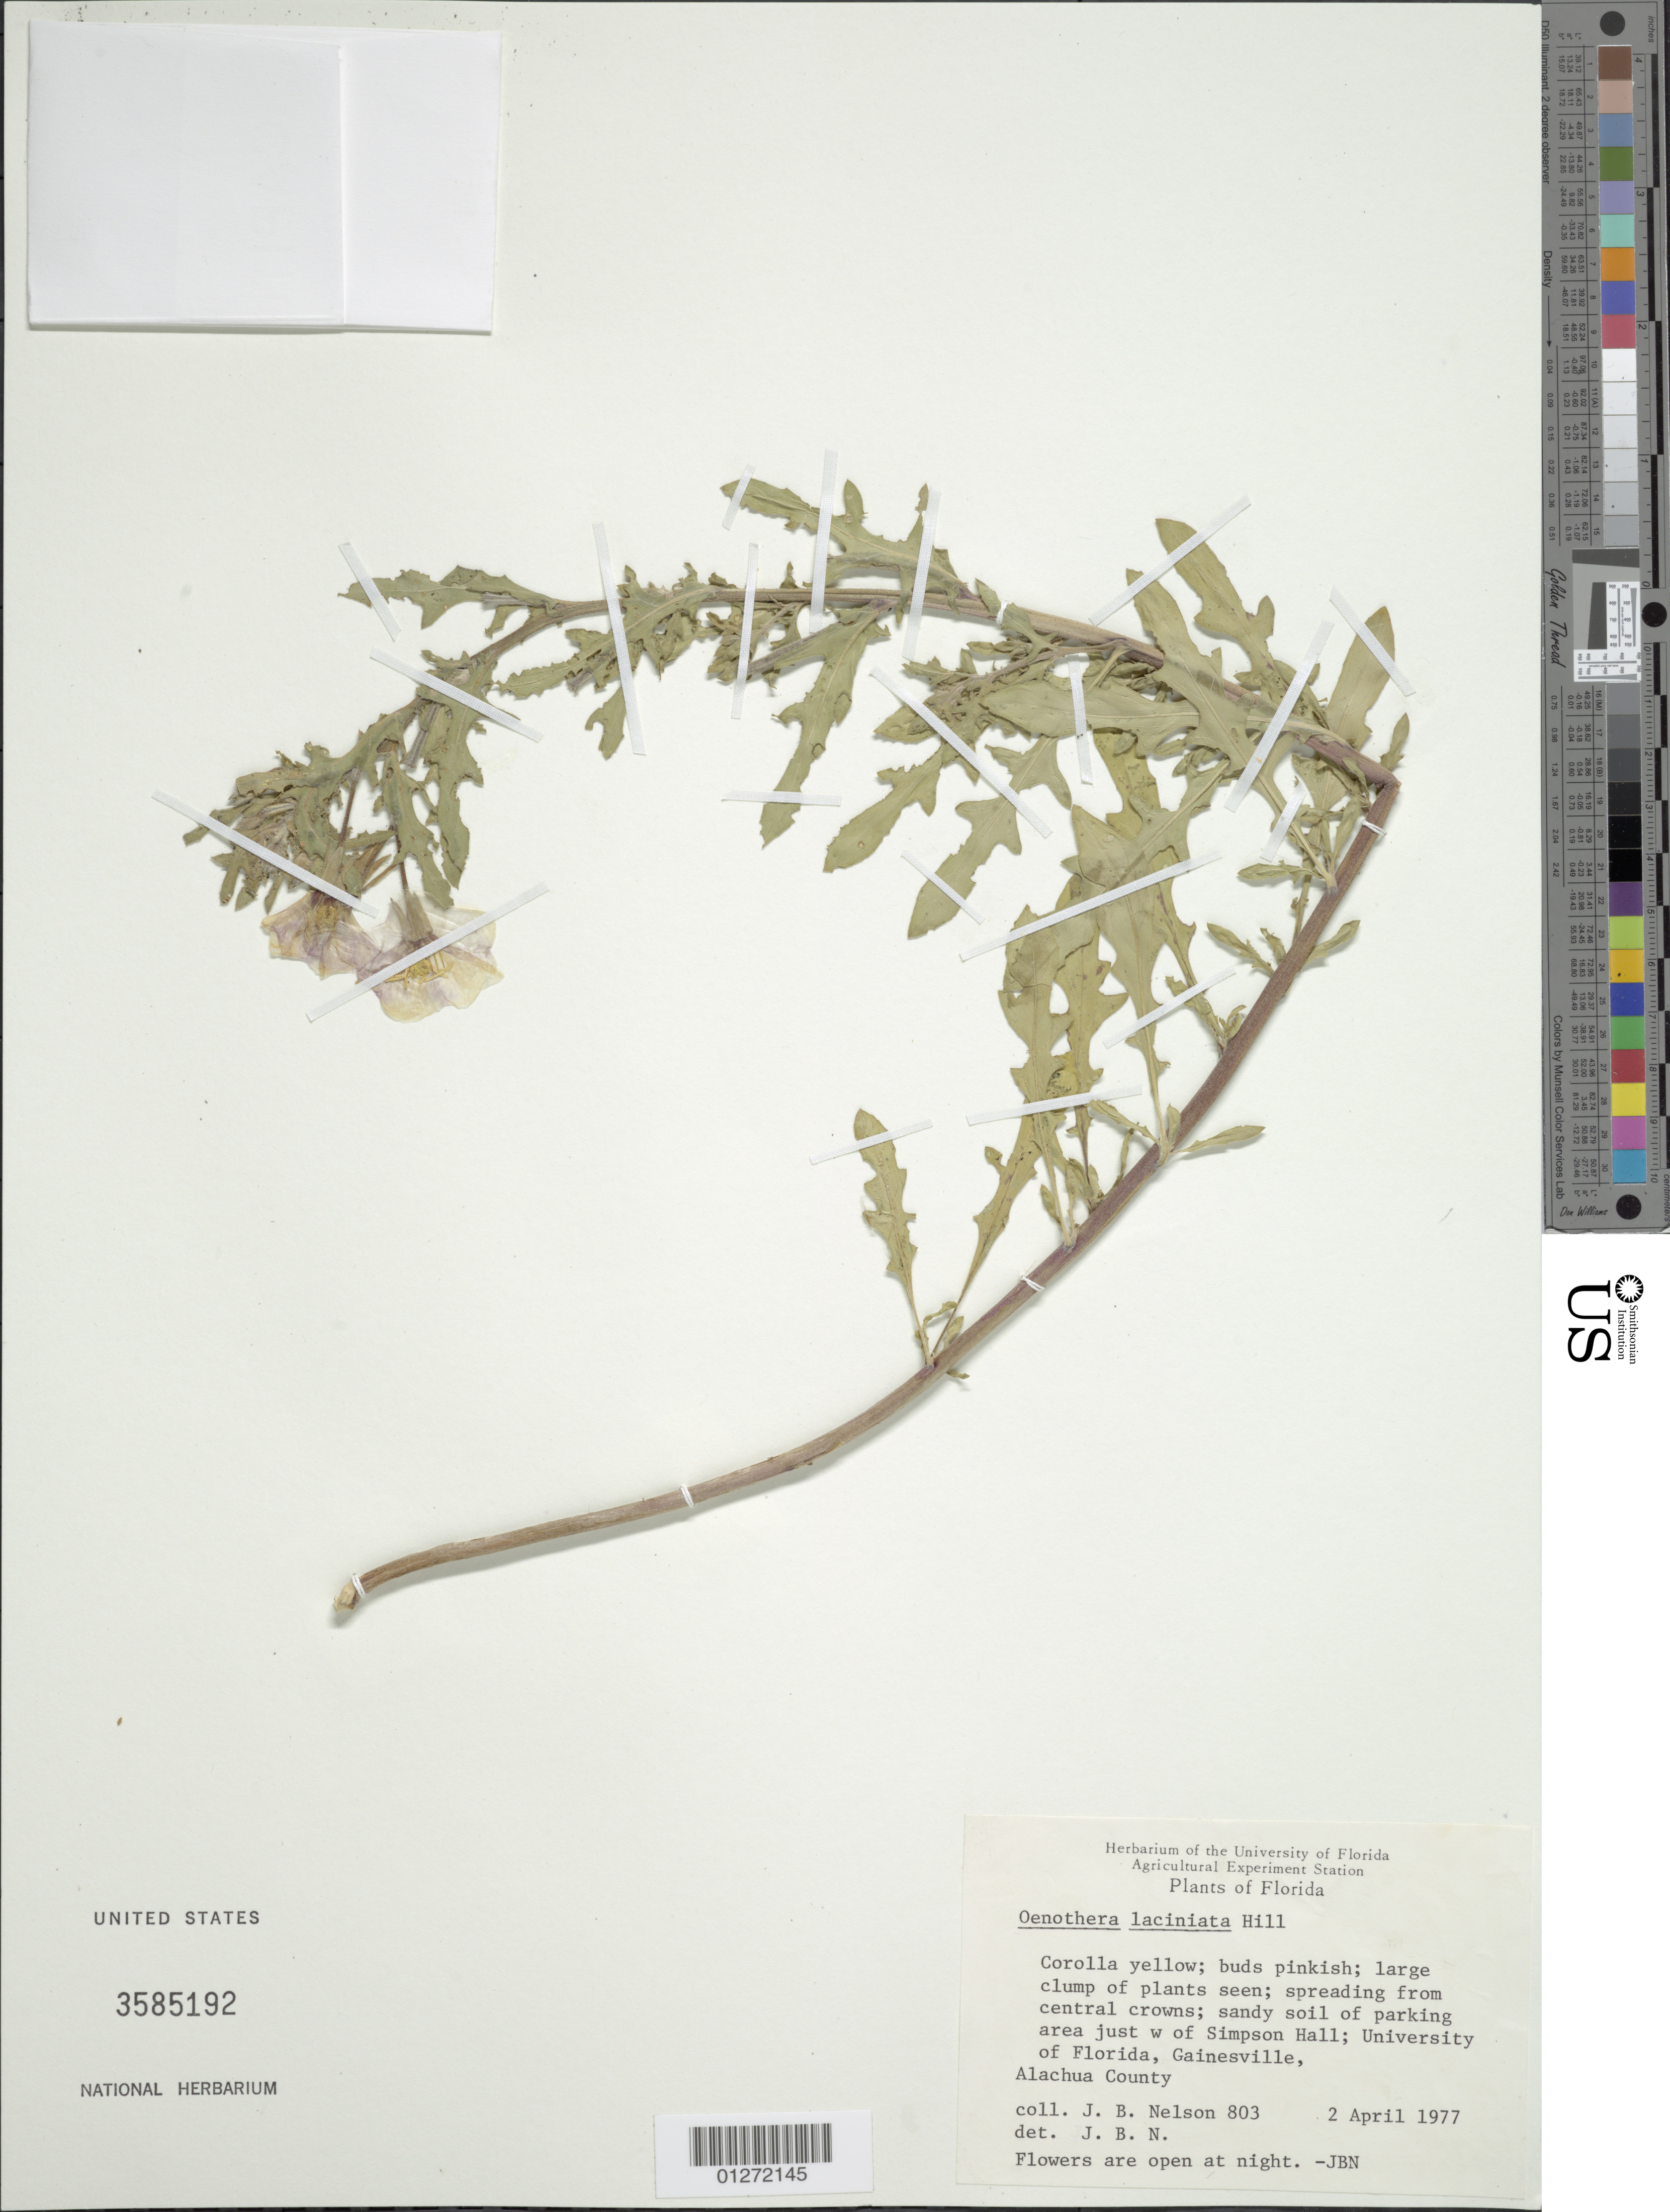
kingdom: Plantae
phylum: Tracheophyta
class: Magnoliopsida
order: Myrtales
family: Onagraceae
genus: Oenothera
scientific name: Oenothera laciniata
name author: Hill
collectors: J. Nelson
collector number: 803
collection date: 1977-04-02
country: United States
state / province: Florida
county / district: Alachua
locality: W of Simpson Hall, University of Florida, Gainesville.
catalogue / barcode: US 3585192